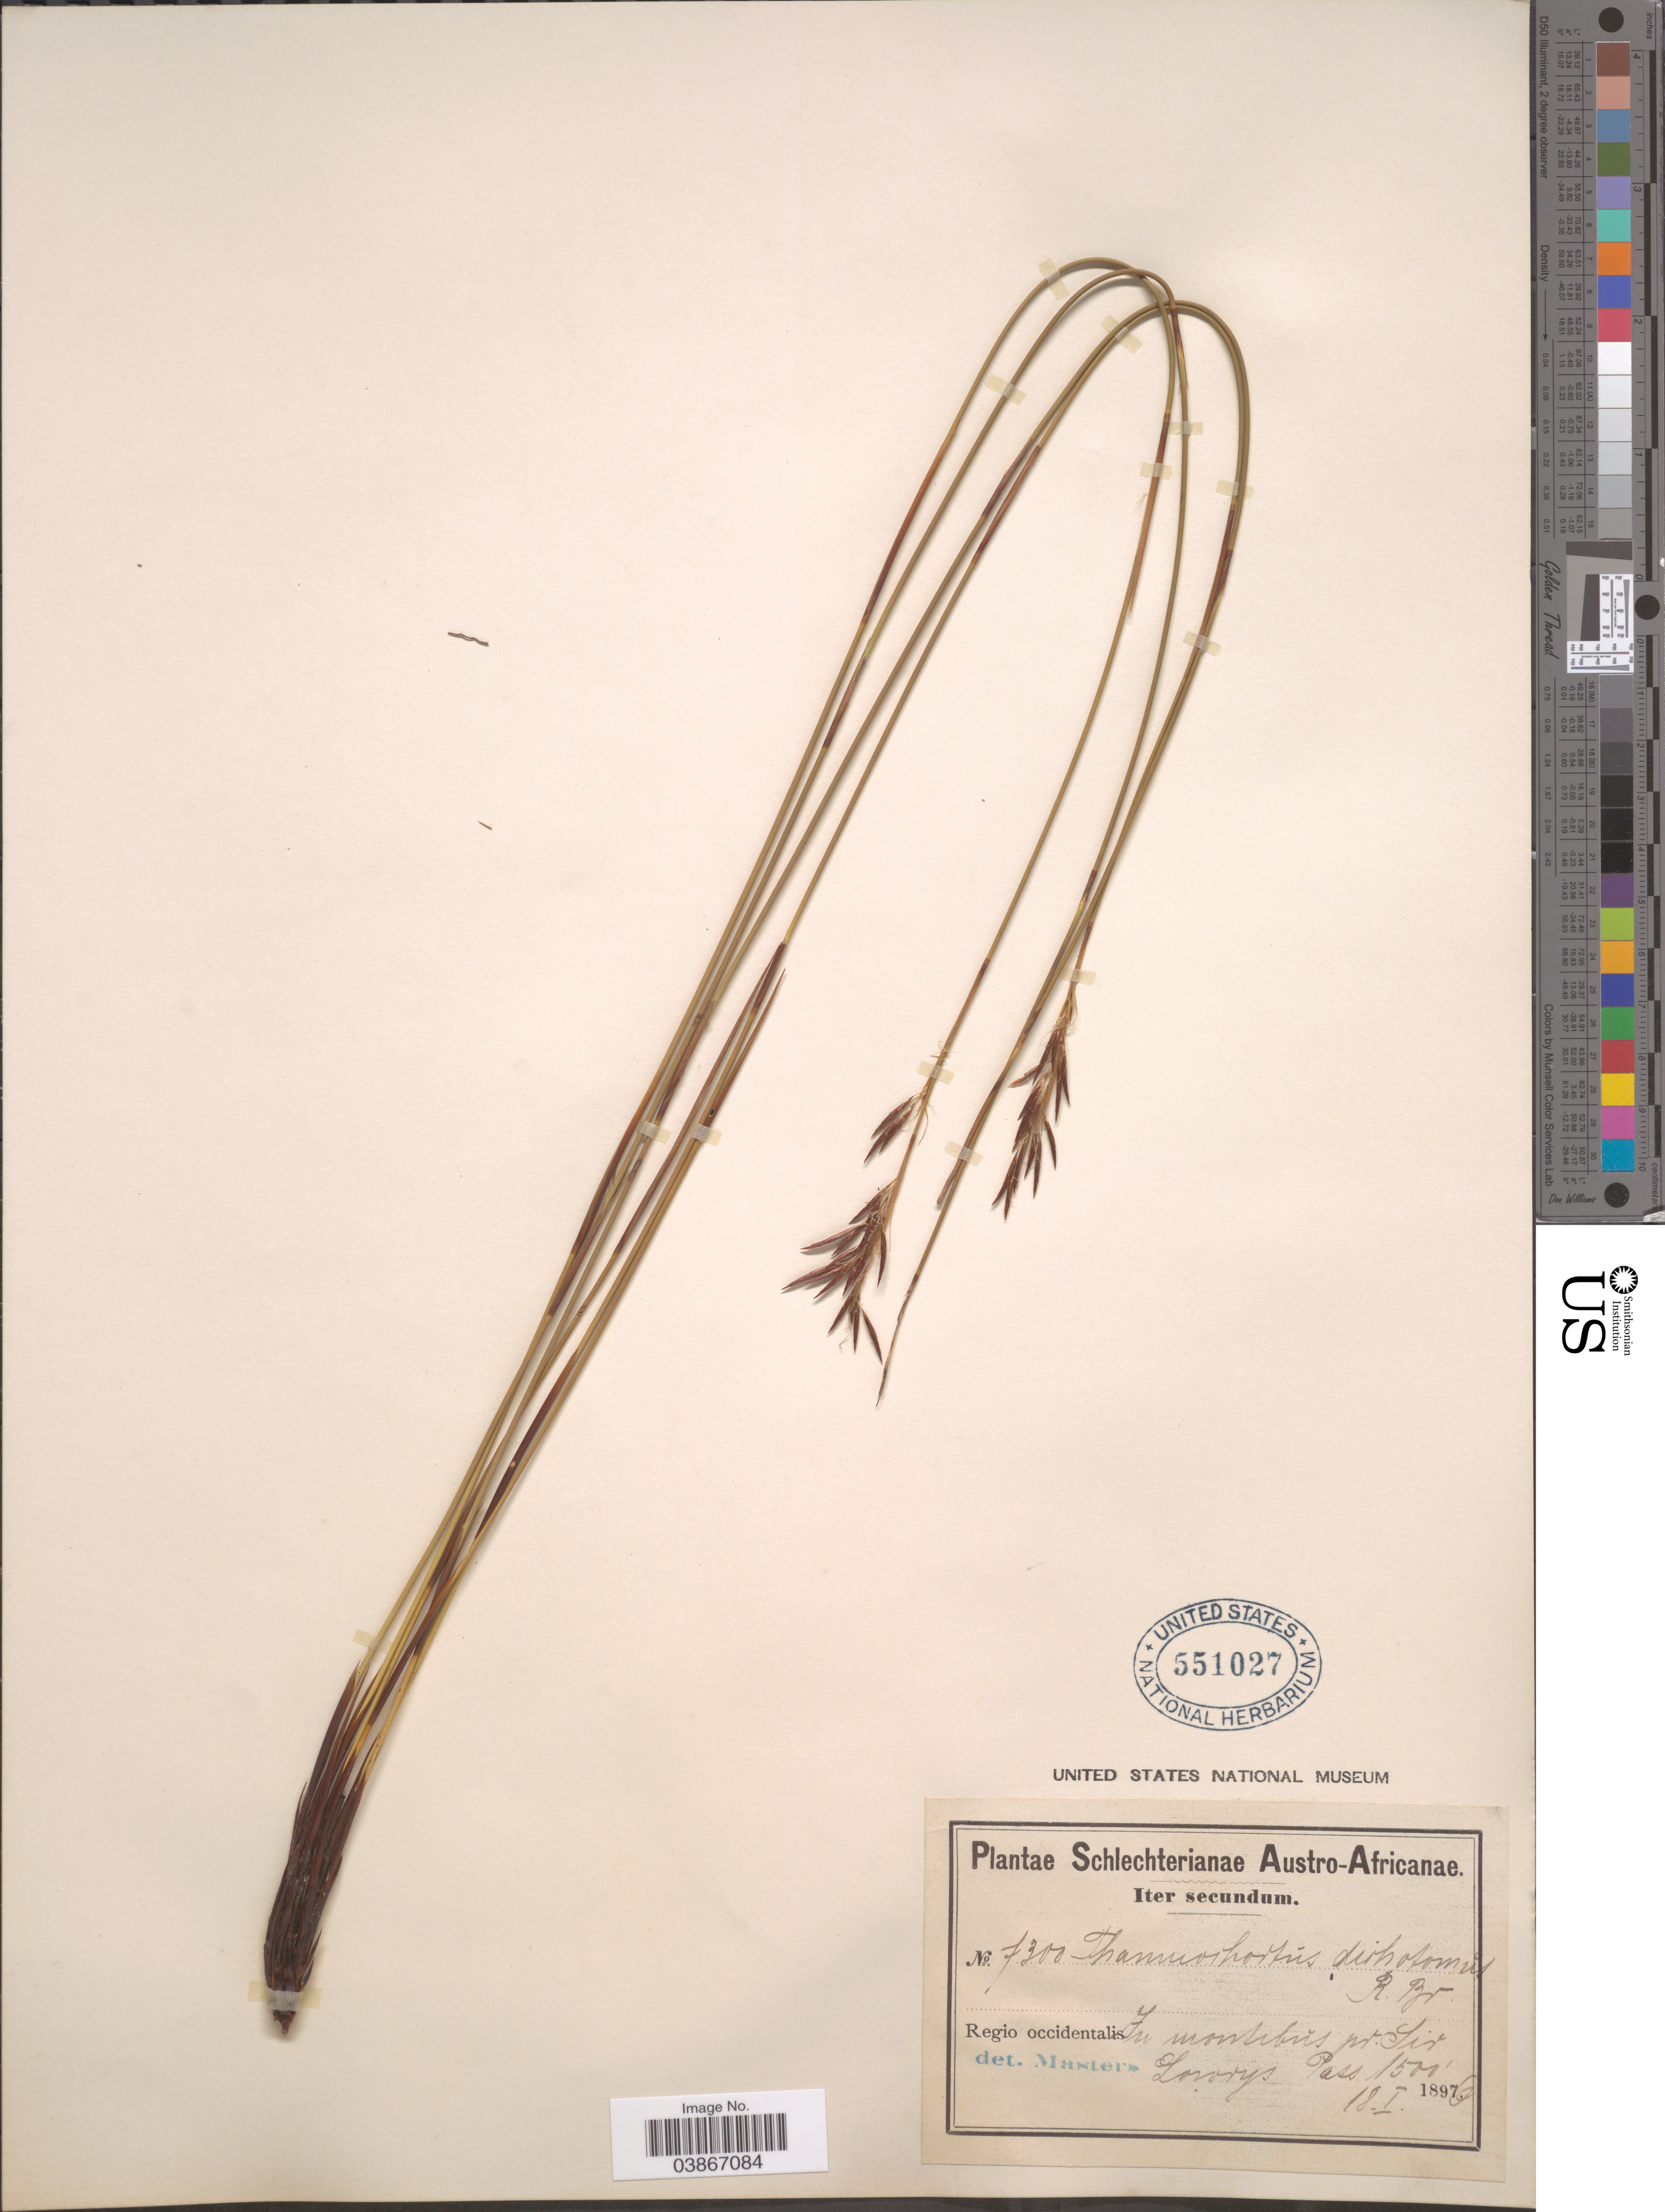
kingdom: Plantae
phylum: Tracheophyta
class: Liliopsida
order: Poales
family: Restionaceae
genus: Thamnochortus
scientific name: Thamnochortus dichotomus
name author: R. Br.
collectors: Schlechter, --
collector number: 7300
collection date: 1896-01-18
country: South Africa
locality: Austro-Africanae. Regio occidentalis In montibus pt. Sir Lowrys.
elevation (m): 457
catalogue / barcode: US 551027